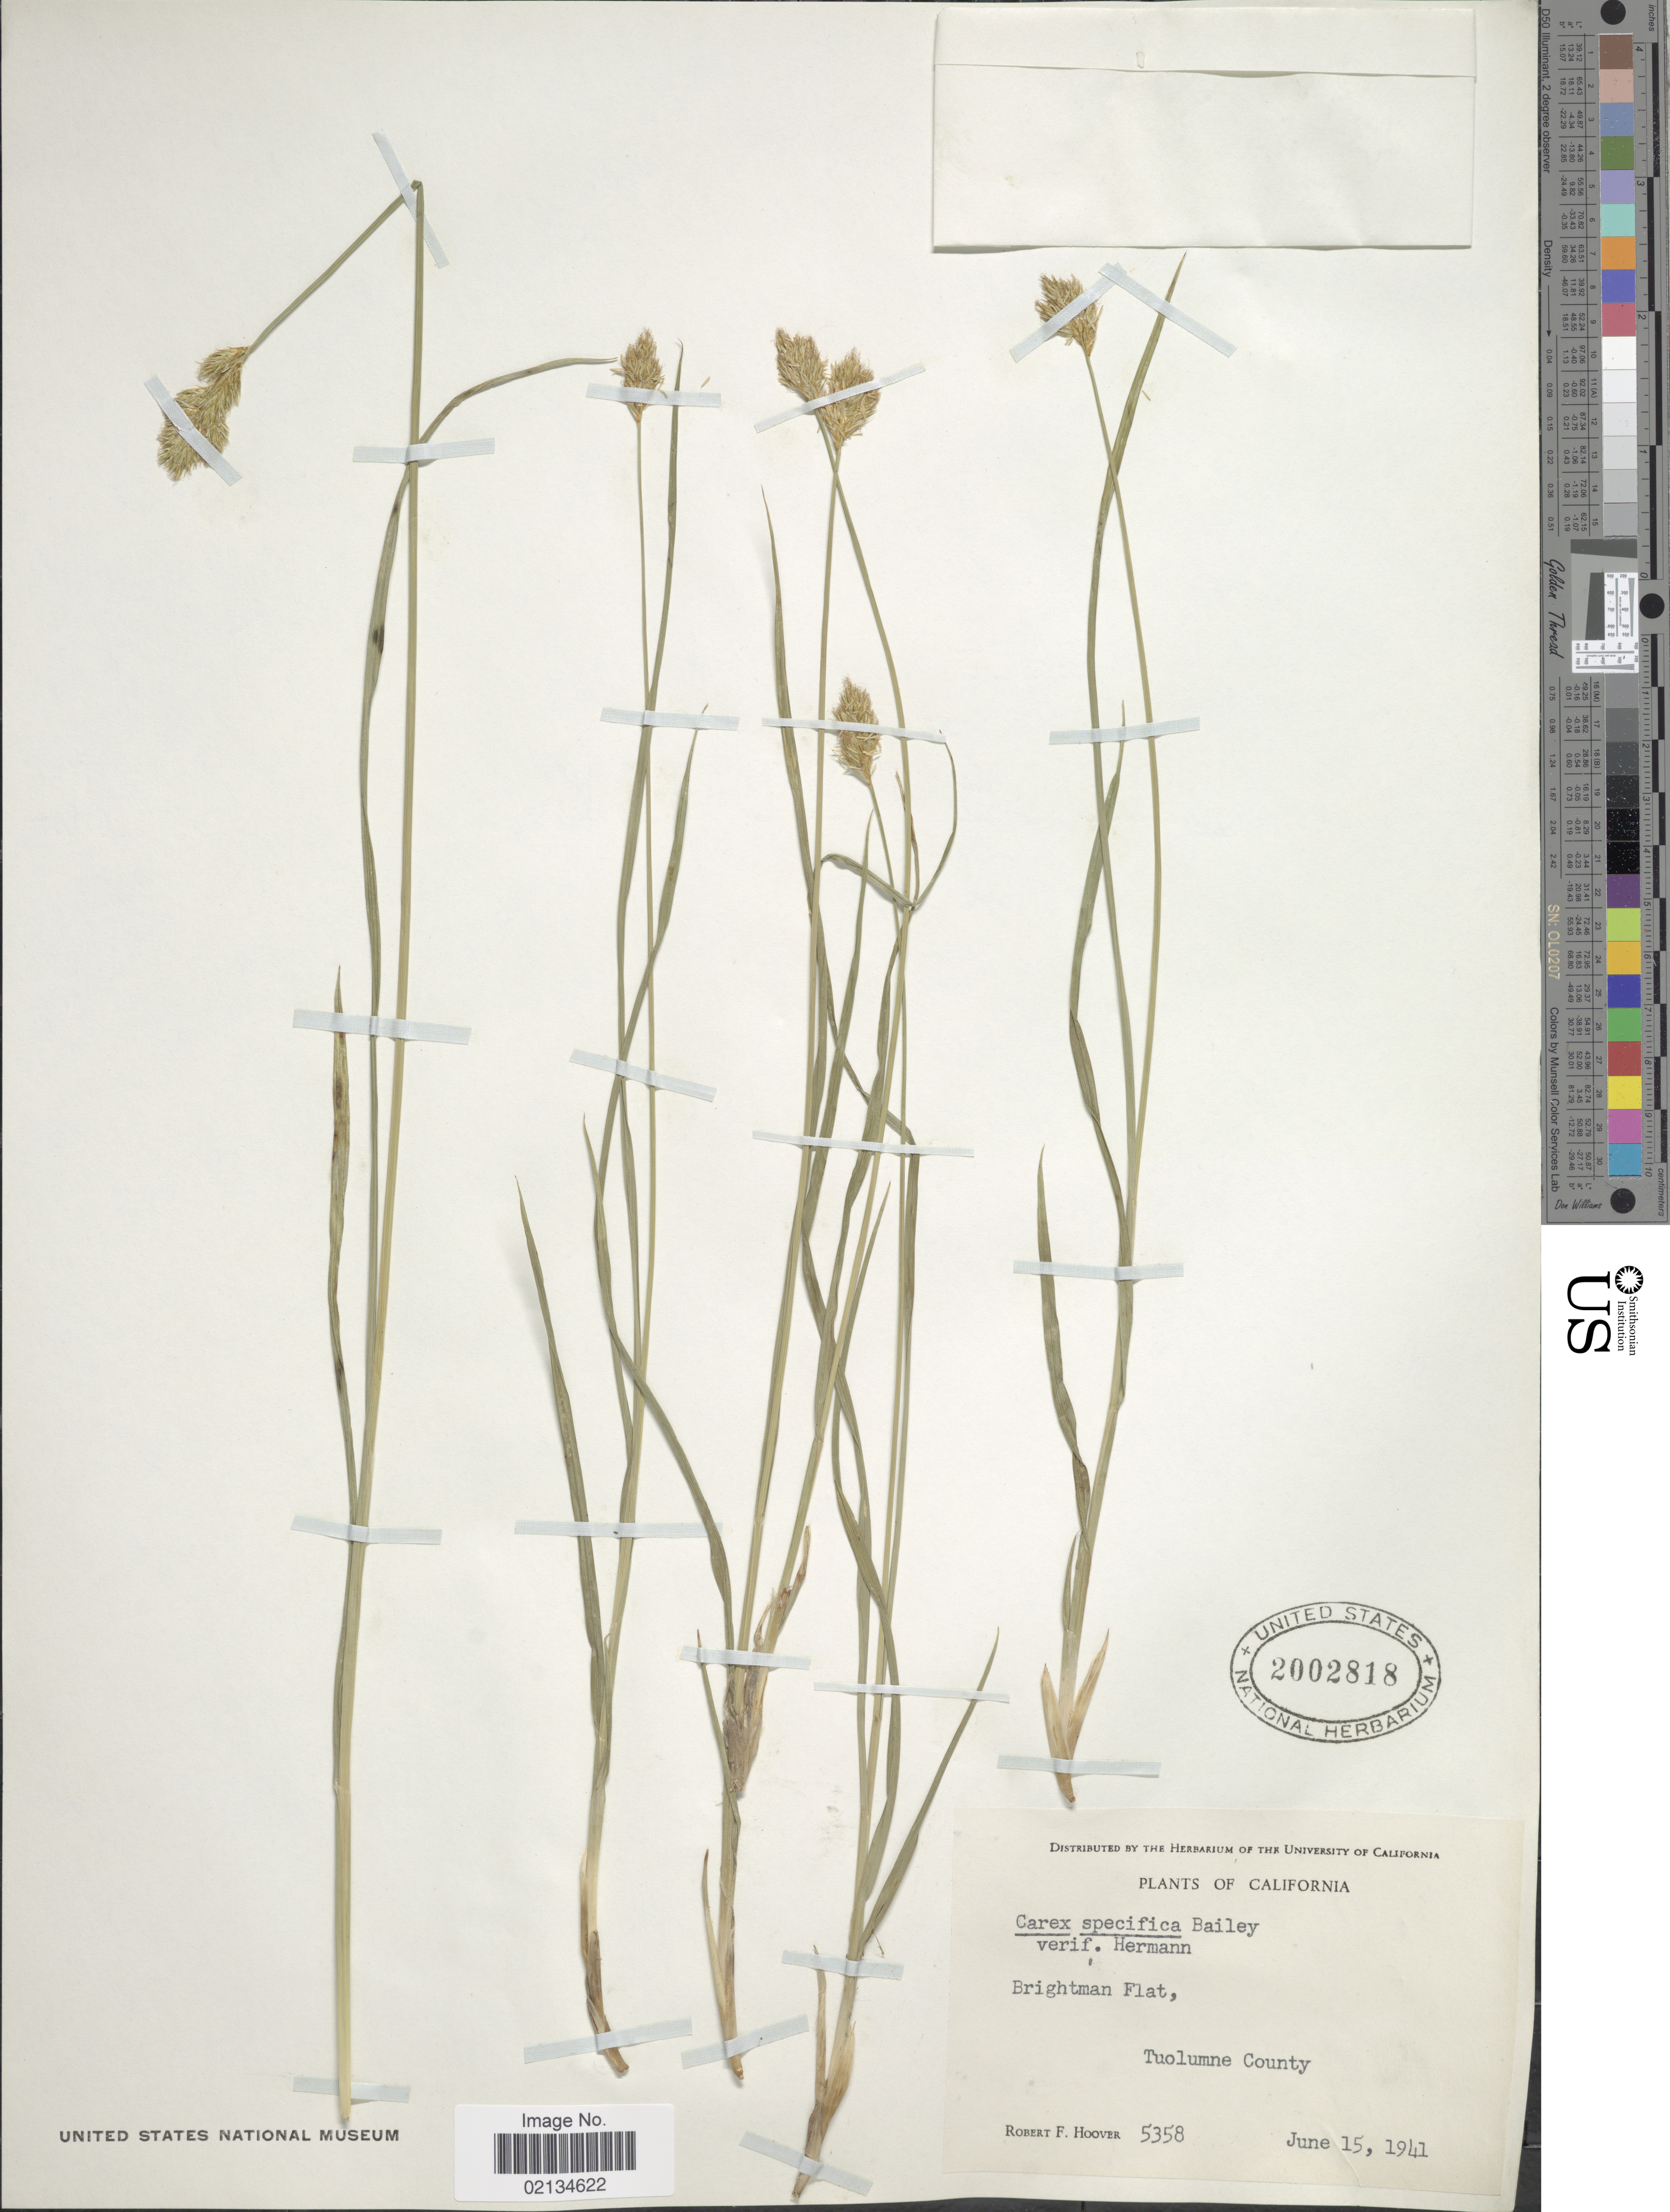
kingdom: Plantae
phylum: Tracheophyta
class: Liliopsida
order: Poales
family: Cyperaceae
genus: Carex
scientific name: Carex specifica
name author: L.H. Bailey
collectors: R. F. Hoover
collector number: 5358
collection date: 1941-06-15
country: United States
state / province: California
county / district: Tuolumne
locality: Brightman Flat, Tuolumne County.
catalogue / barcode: US 2818